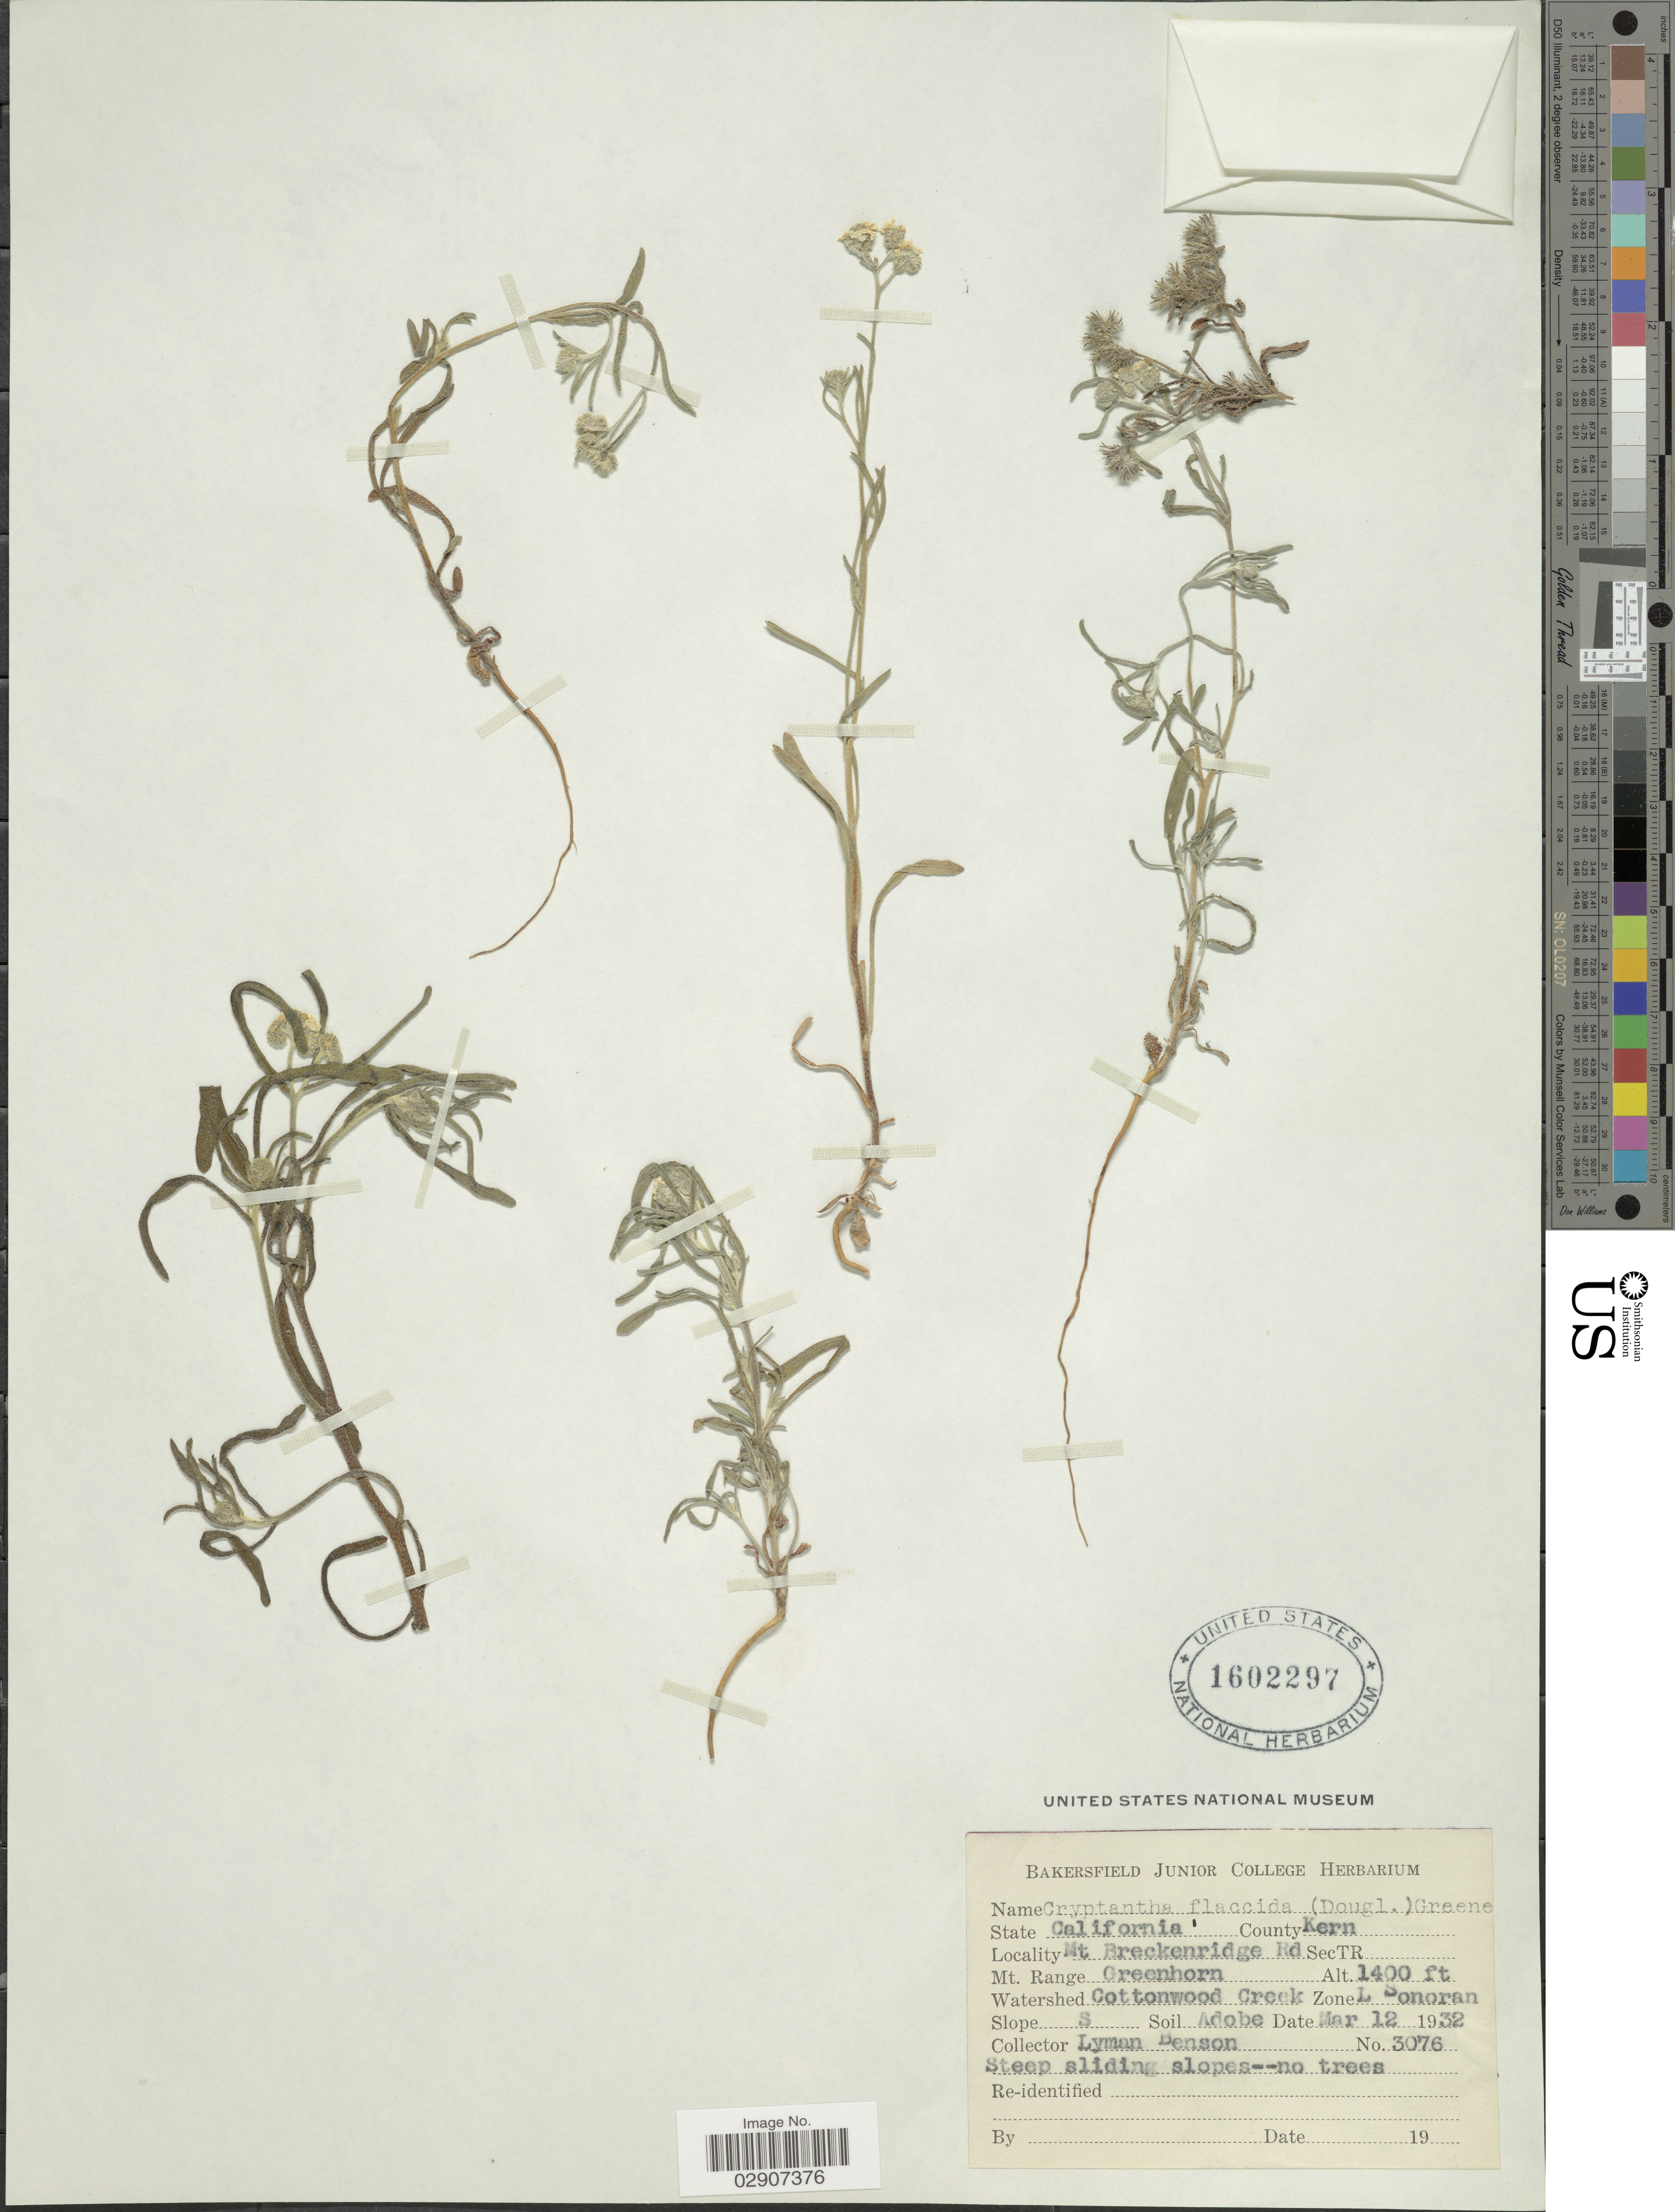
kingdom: Plantae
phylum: Tracheophyta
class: Magnoliopsida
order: Boraginales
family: Boraginaceae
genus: Cryptantha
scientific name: Cryptantha flaccida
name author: (Douglas ex Lehm.) Greene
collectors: L. D. Benson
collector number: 3076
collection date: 1932-03-12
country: United States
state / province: California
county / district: Kern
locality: County Kern, Mt Breckenridge Rd, Mt. Range Greenhoorn, Cottonwood Creek, Zone Sonoran.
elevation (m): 427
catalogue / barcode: US 1602297